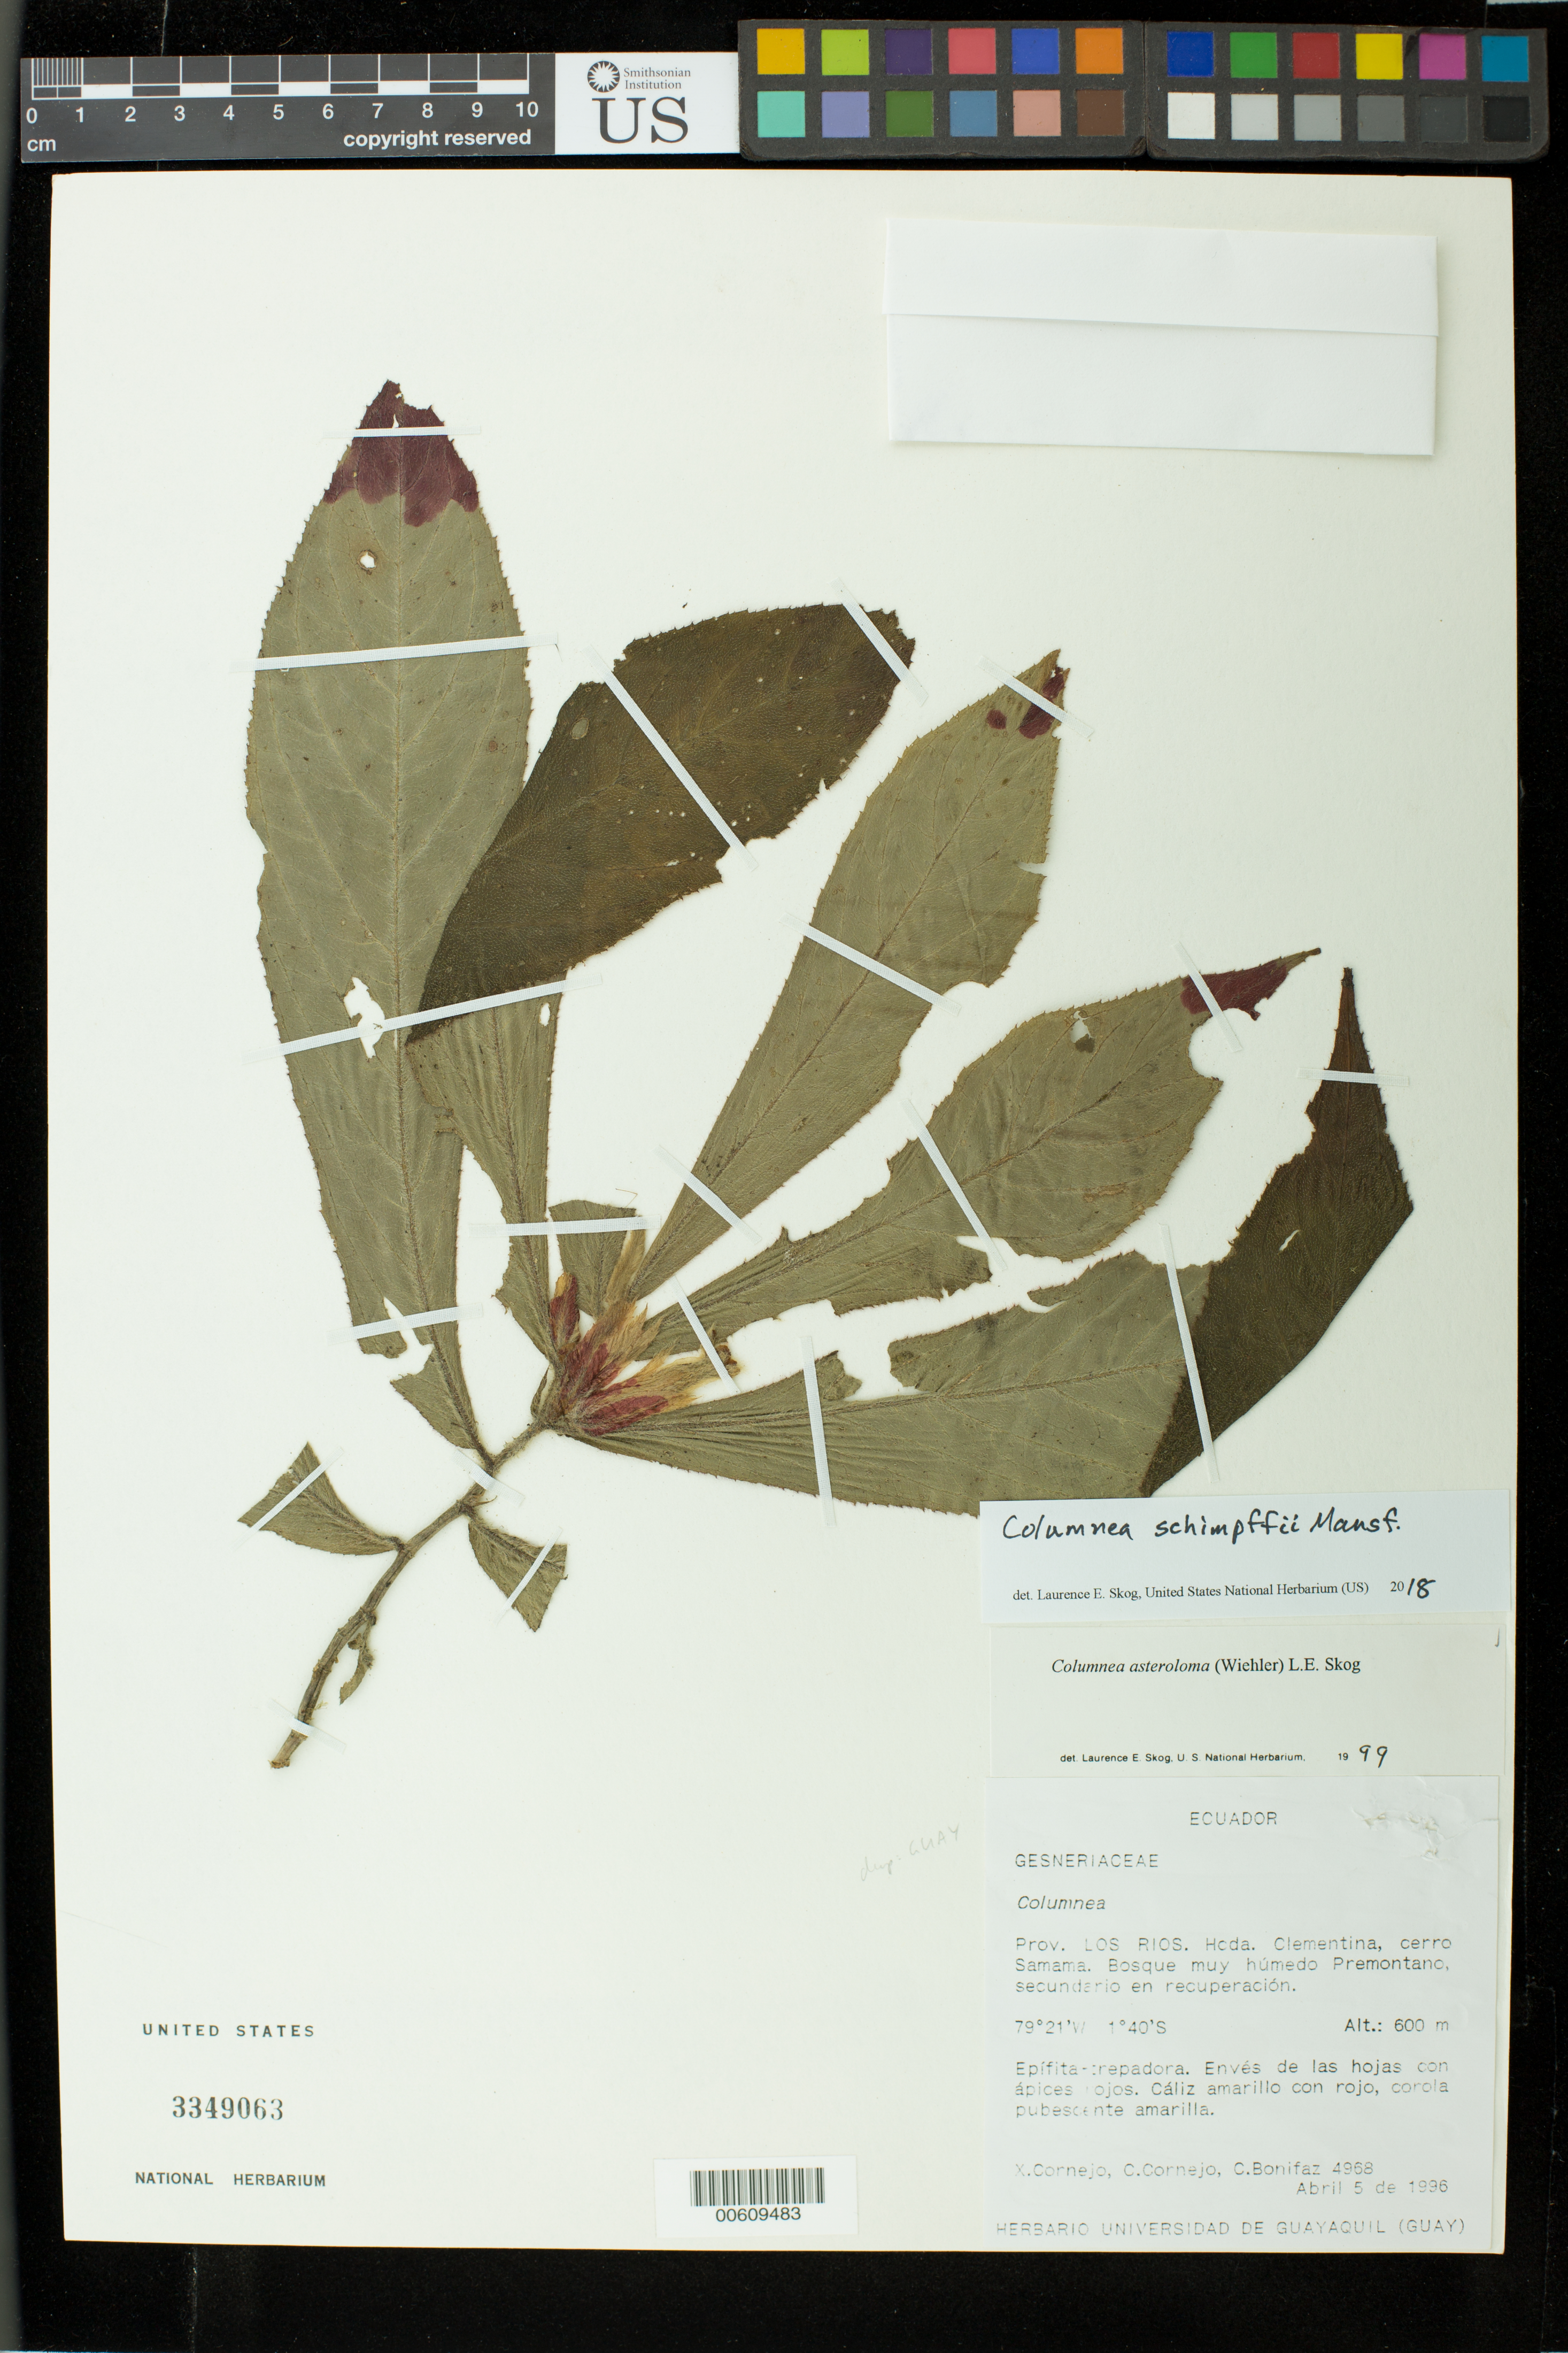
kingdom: Plantae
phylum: Tracheophyta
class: Magnoliopsida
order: Lamiales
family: Gesneriaceae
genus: Columnea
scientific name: Columnea schimpffii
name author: Mansf.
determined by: Kvist, L. P.; Skog, Laurence E.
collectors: X. F. Cornejo, C. Cornejo & C. Bonifaz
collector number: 4968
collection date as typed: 05 Apr 1996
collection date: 1996-04-05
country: Ecuador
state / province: Los Ríos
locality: Hcda. Clementina, cerro Samama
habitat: Bosque muy húmedo premontano, secundario en recuperación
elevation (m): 600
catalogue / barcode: US 3349063